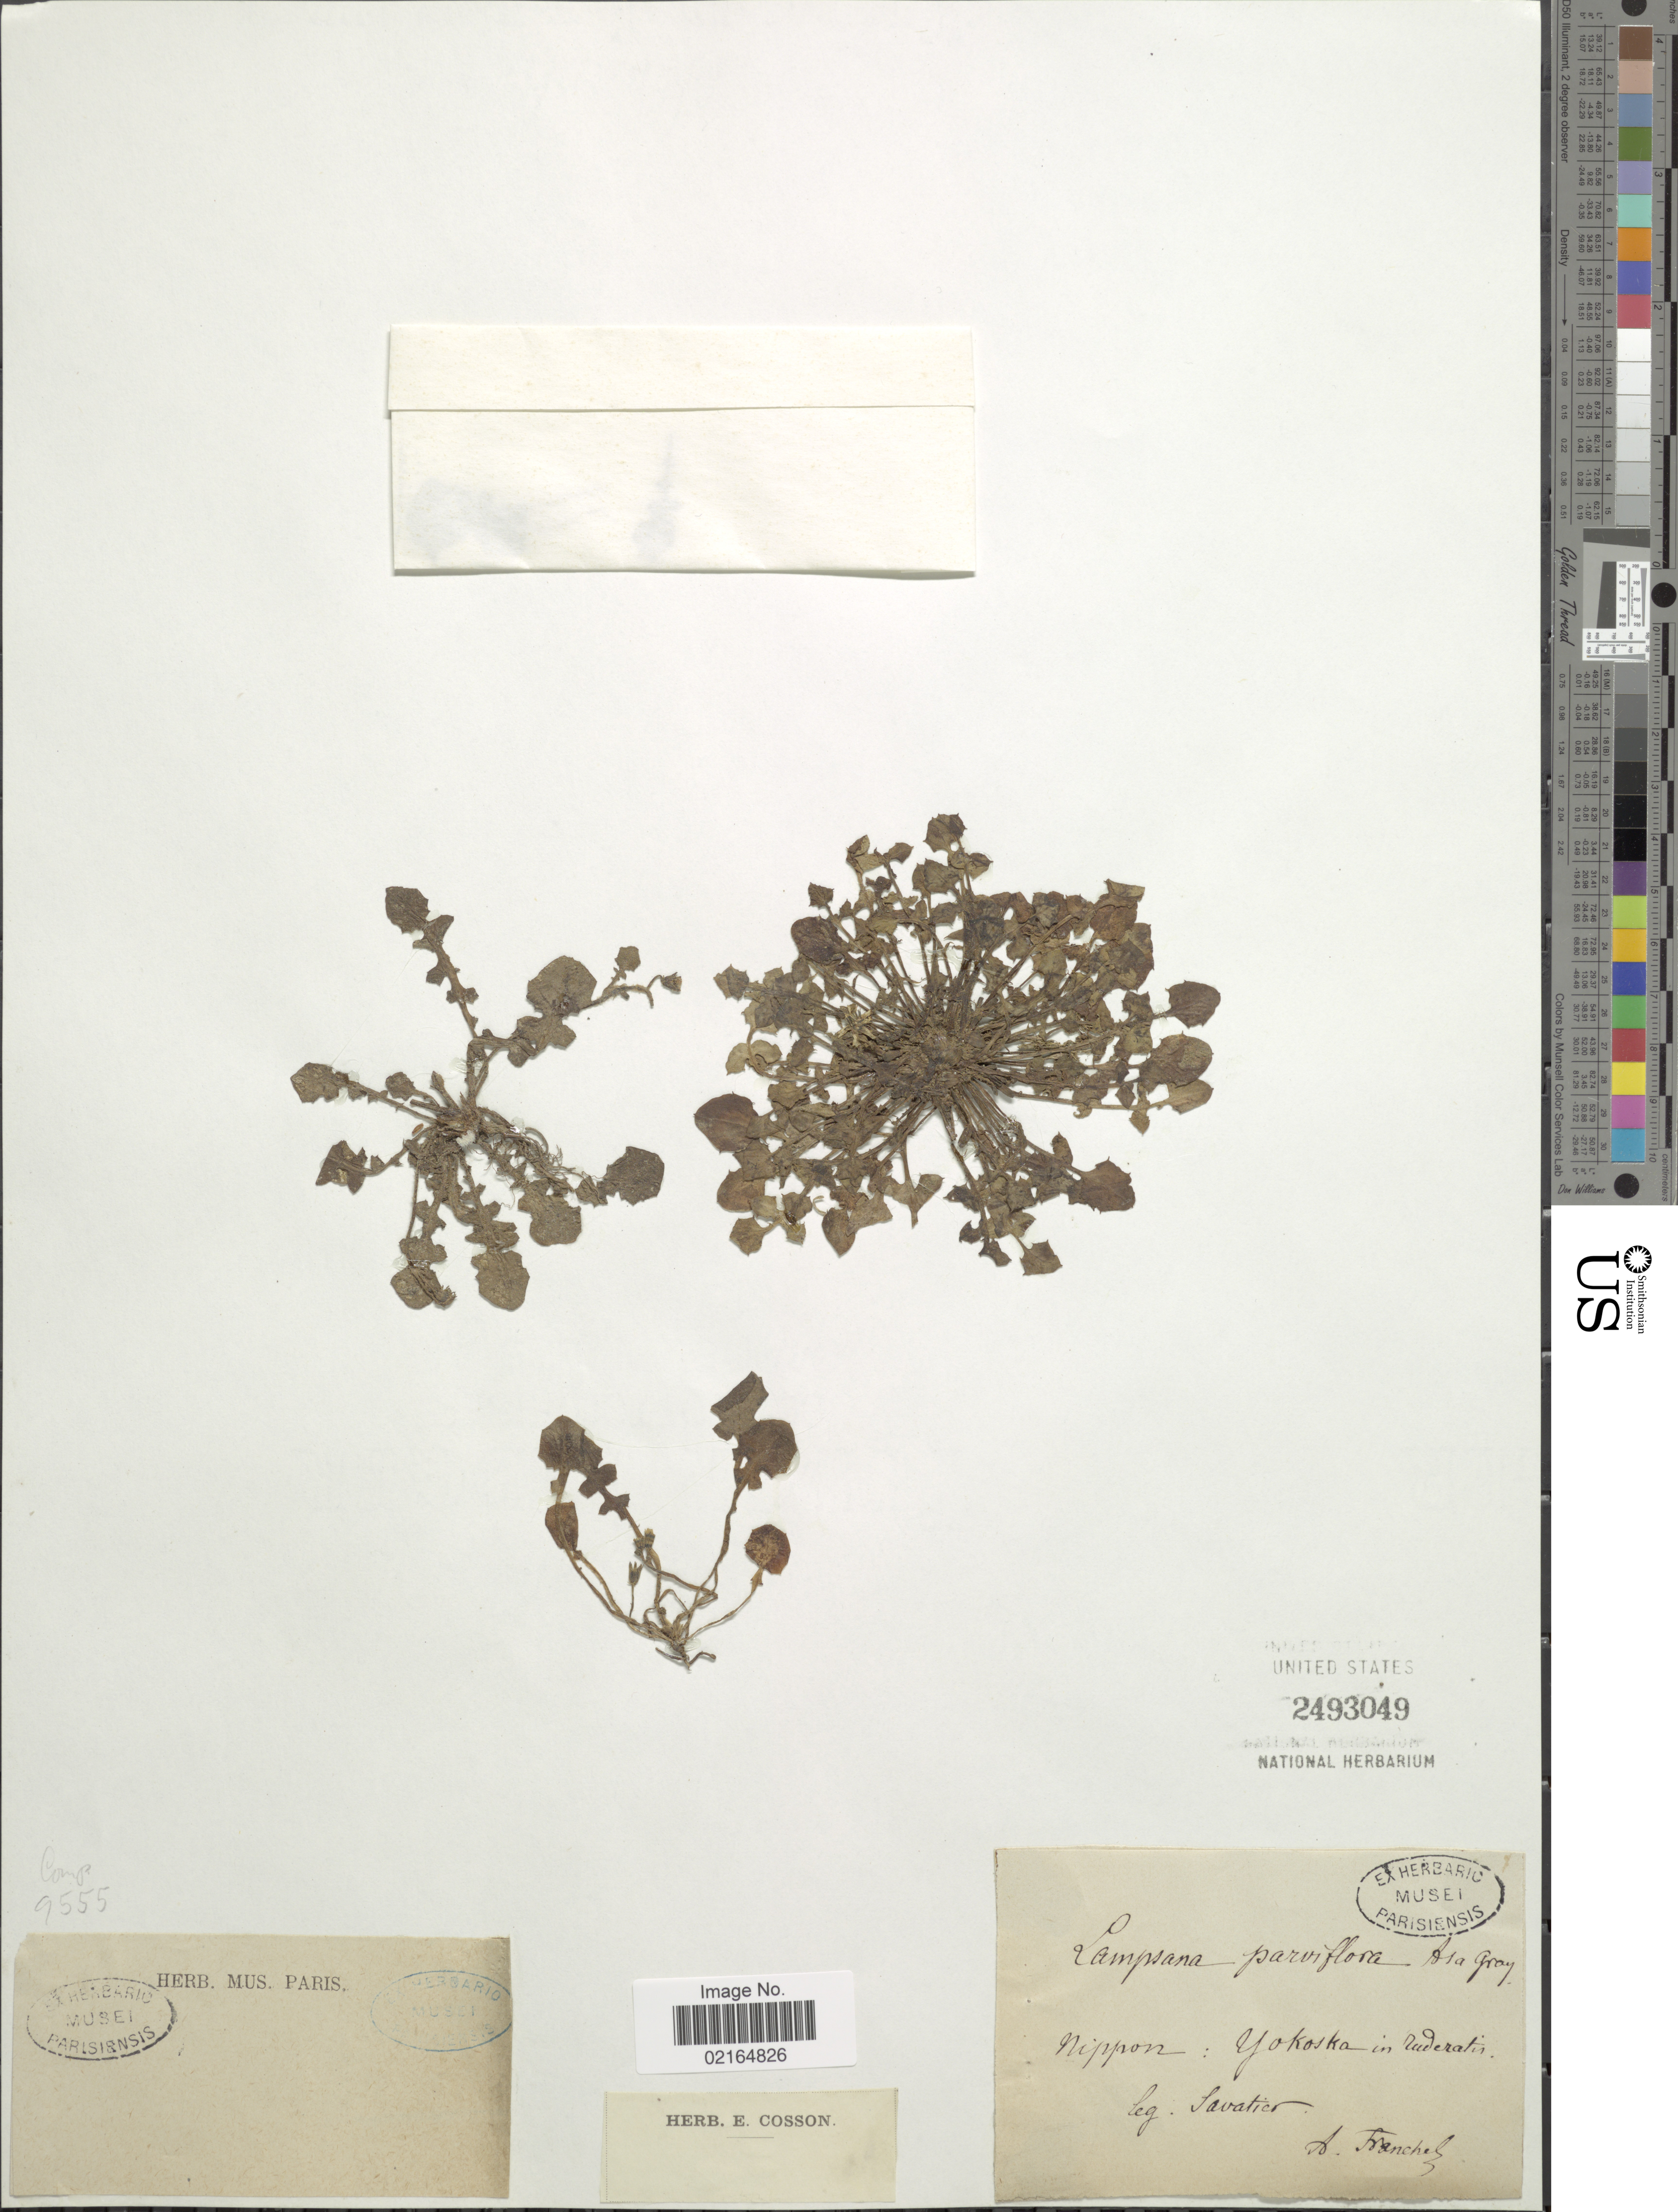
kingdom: Plantae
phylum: Tracheophyta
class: Magnoliopsida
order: Asterales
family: Asteraceae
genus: Lapsana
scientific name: Lapsana parviflora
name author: A. Gray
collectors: Savatier & A. R. Franchet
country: Japan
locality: Nippon: Yokosuka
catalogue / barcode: US 2493049